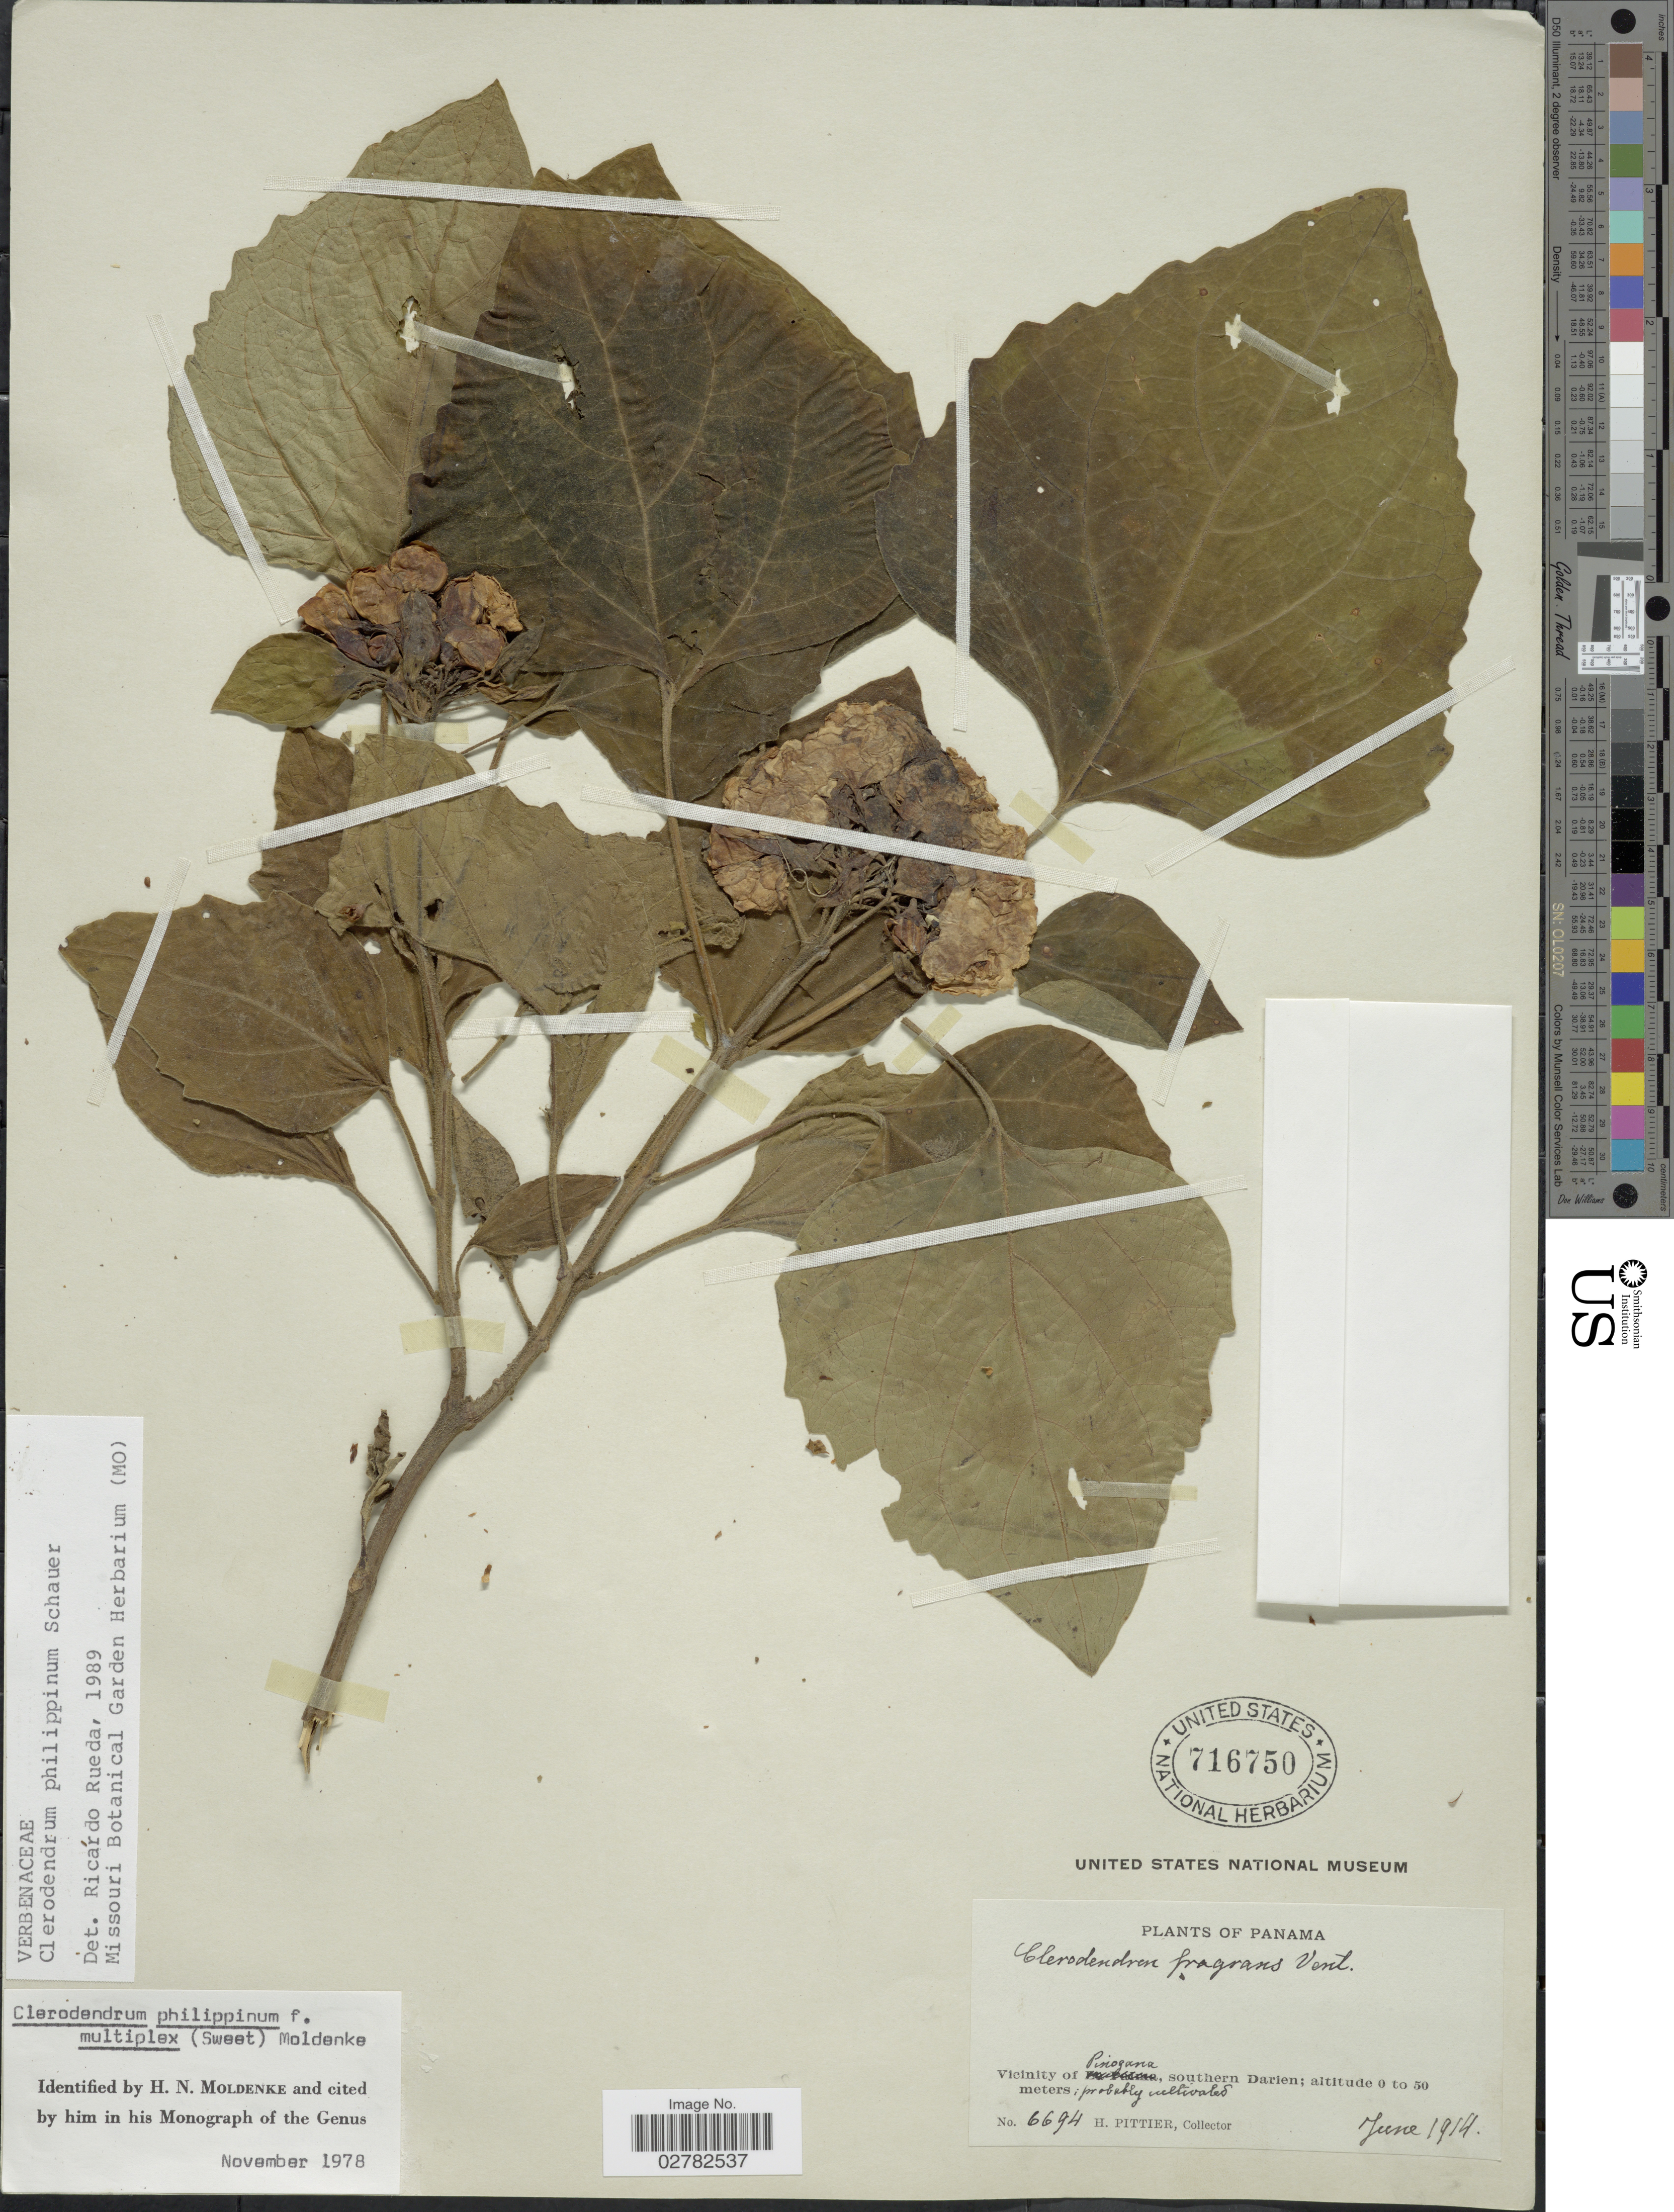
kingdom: Plantae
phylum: Tracheophyta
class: Magnoliopsida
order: Lamiales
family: Lamiaceae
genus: Clerodendrum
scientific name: Clerodendrum philippinum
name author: Schauer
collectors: H. F. Pittier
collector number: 6694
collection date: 1914-06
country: Panama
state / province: Darién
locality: Vicinity of Pinogana, southern Darien.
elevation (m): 0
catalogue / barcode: US 716750